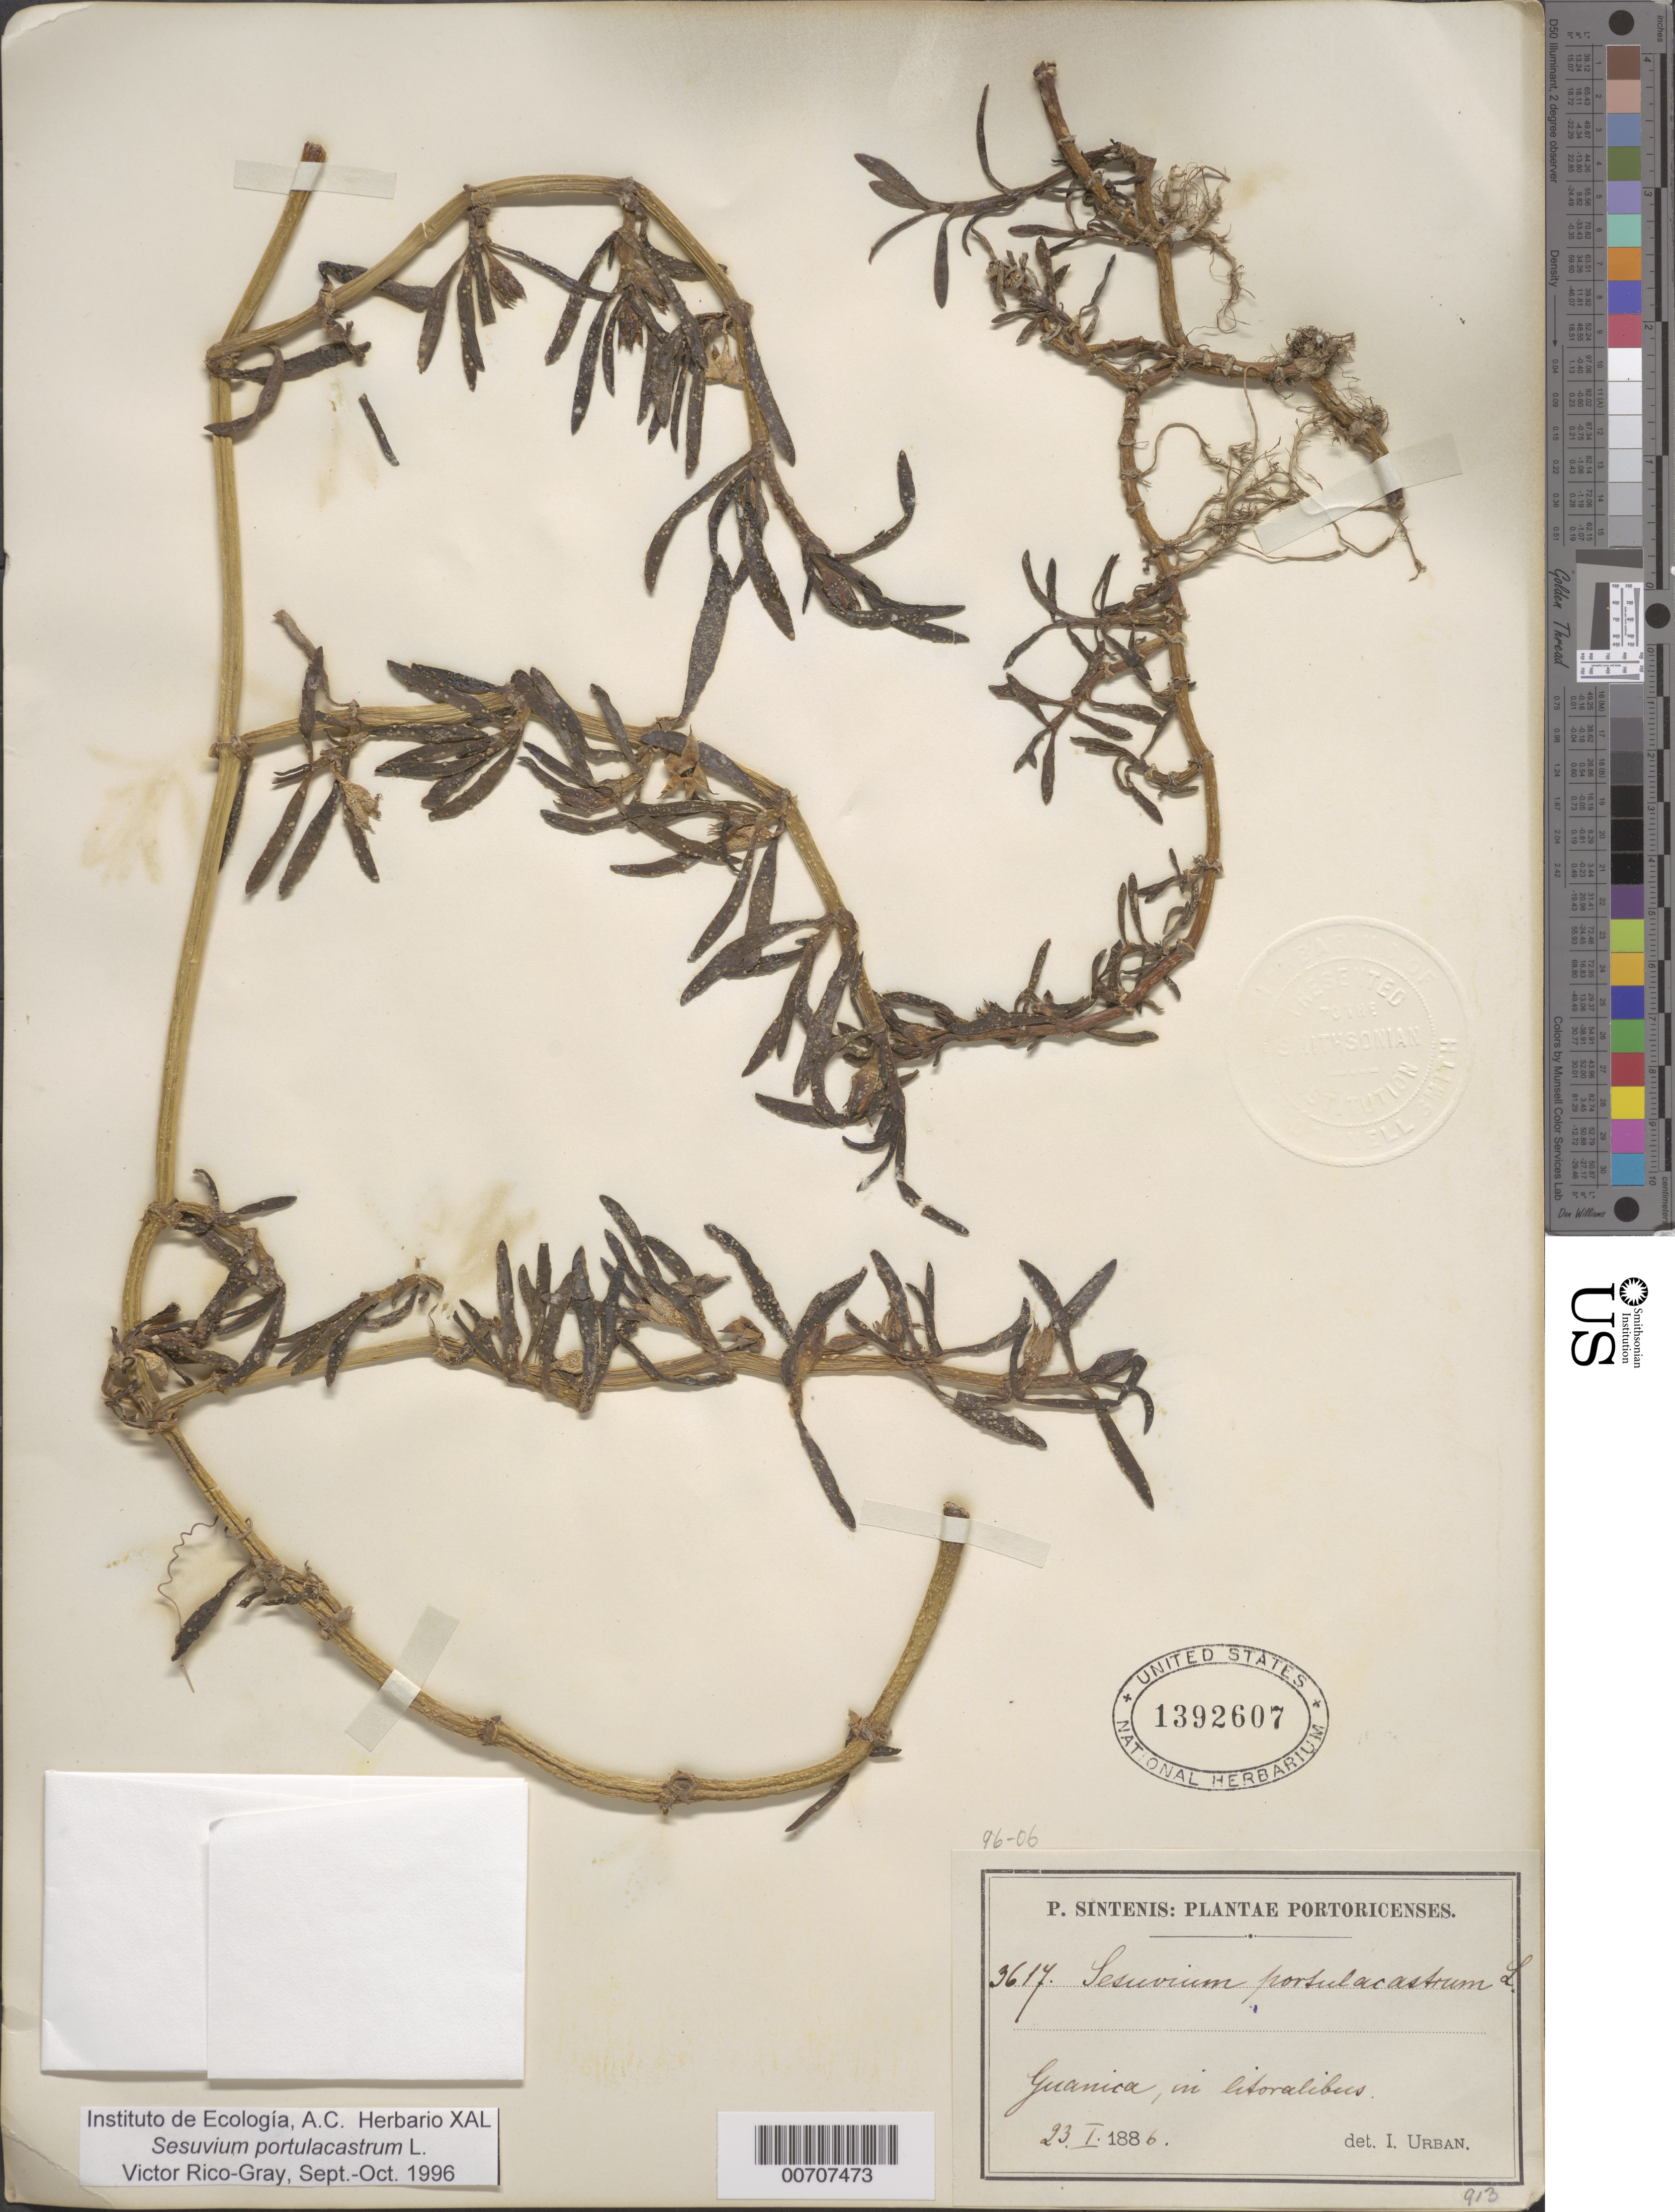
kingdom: Plantae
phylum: Tracheophyta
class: Magnoliopsida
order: Caryophyllales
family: Aizoaceae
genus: Sesuvium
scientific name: Sesuvium portulacastrum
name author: (L.) L.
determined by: Rico-Gray, V., (IEB), Instituto de Ecologia, A.C.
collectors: P. Sintenis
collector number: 3614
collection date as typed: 23 Jan 1886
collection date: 1886-01-23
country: Puerto Rico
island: Greater Antilles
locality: Guanica, in litoralibus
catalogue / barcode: US 1392607